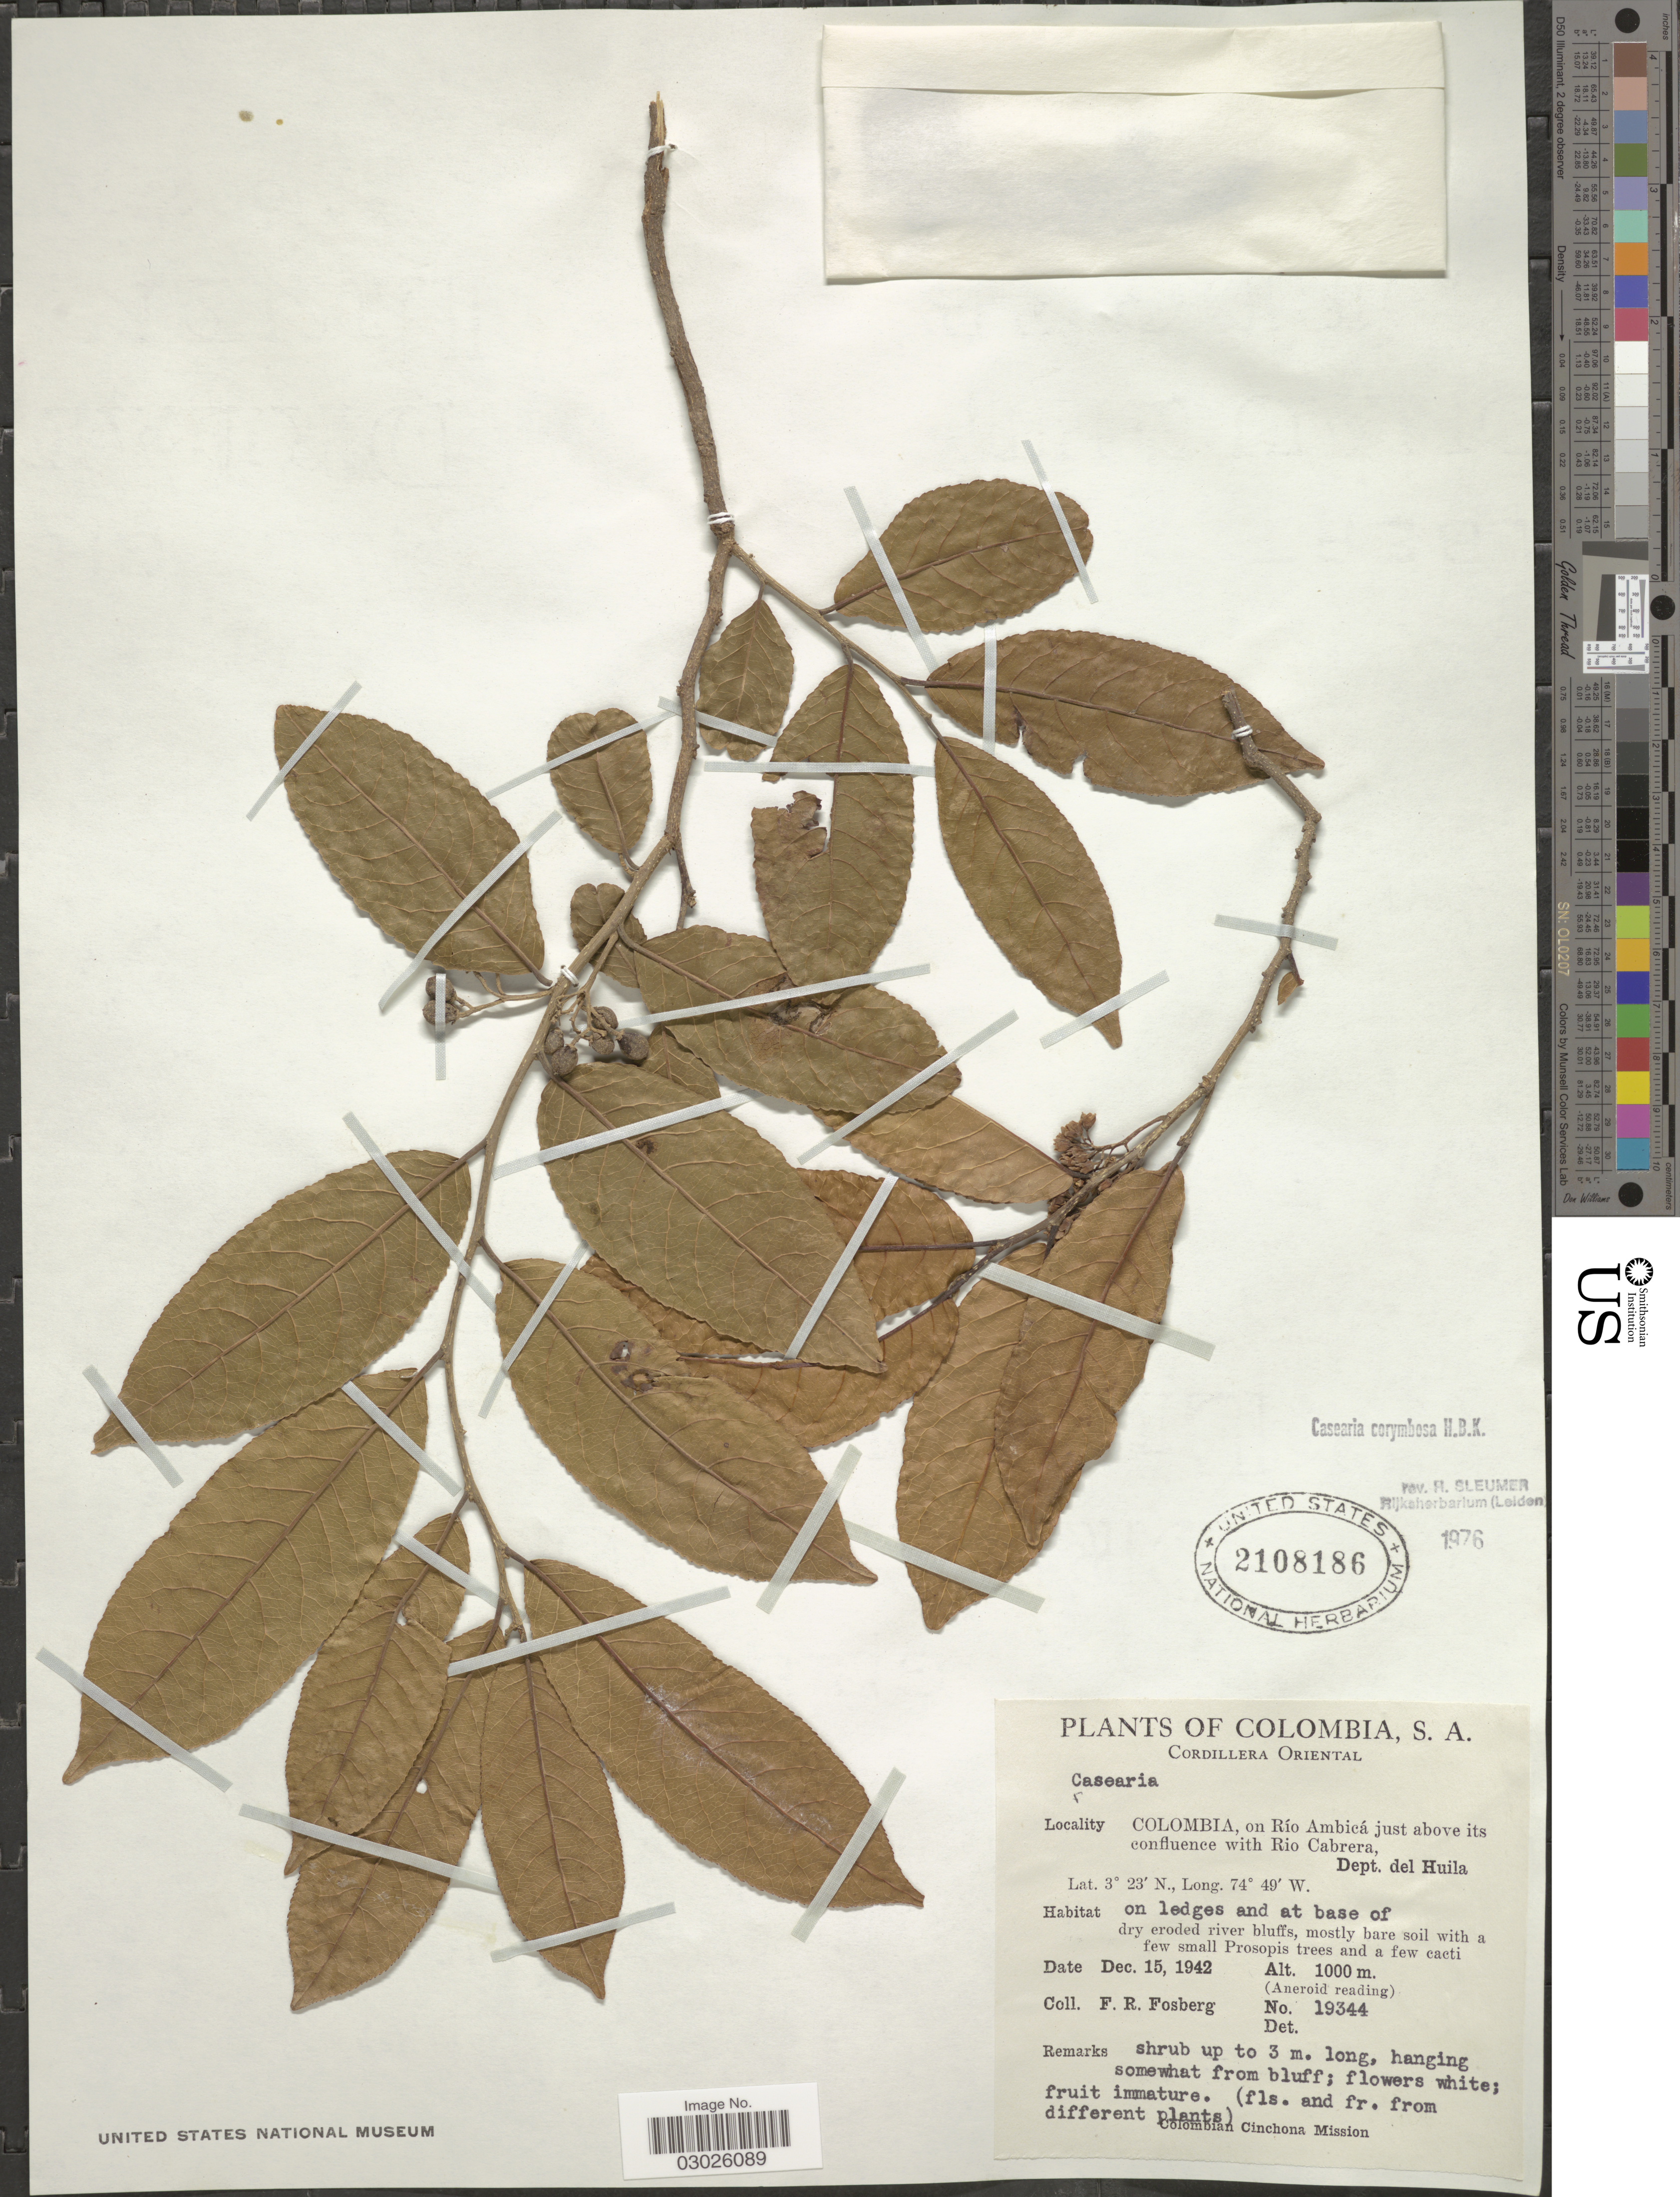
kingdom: Plantae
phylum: Tracheophyta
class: Magnoliopsida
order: Malpighiales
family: Salicaceae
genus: Casearia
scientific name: Casearia corymbosa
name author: Kunth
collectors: F. R. Fosberg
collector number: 19344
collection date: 1942-12-15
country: Colombia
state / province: Huila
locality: Cordillera Oriental, on Río Ambicá just above its confluence with Rio Cabrera, Dept. del Huila.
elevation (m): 1000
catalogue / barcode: US 2108186